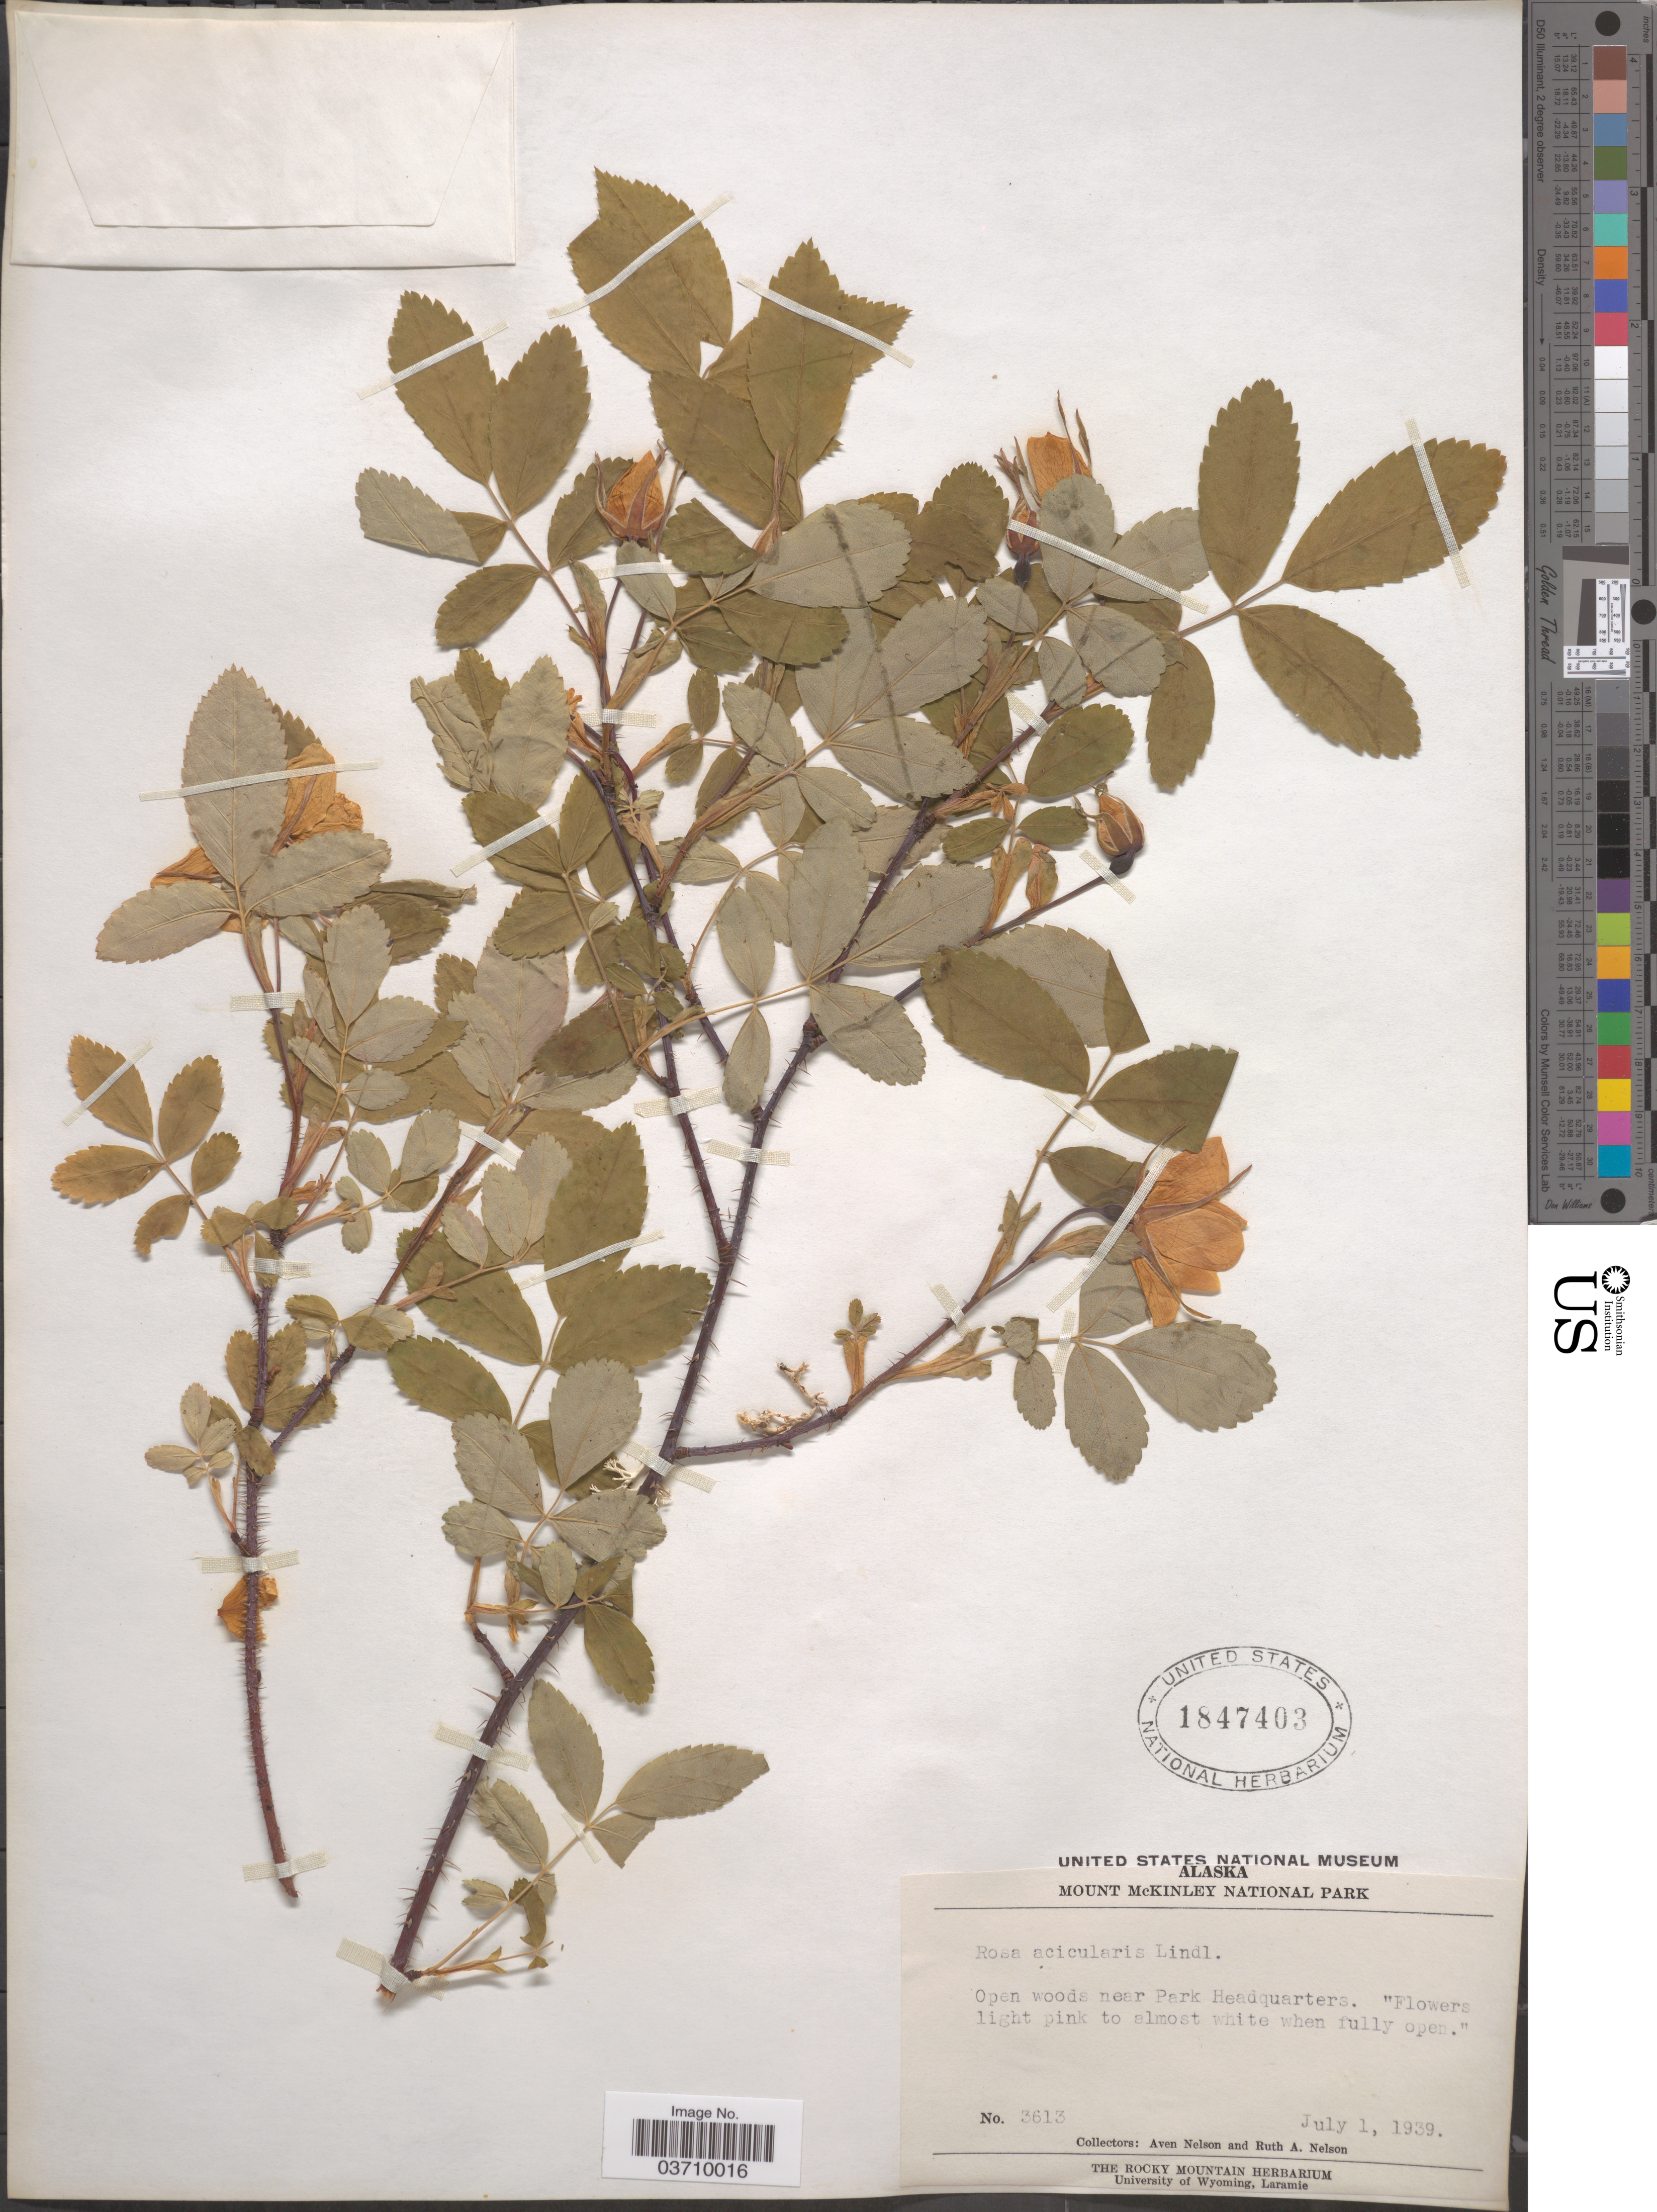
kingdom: Plantae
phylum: Tracheophyta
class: Magnoliopsida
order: Rosales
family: Rosaceae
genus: Rosa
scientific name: Rosa acicularis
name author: Lindl.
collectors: A. Nelson & R. A. Nelson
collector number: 3613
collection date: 1939-07-01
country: United States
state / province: Alaska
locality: Mount McKinley National Park. Open woods near Park Headquarters.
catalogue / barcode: US 1847403